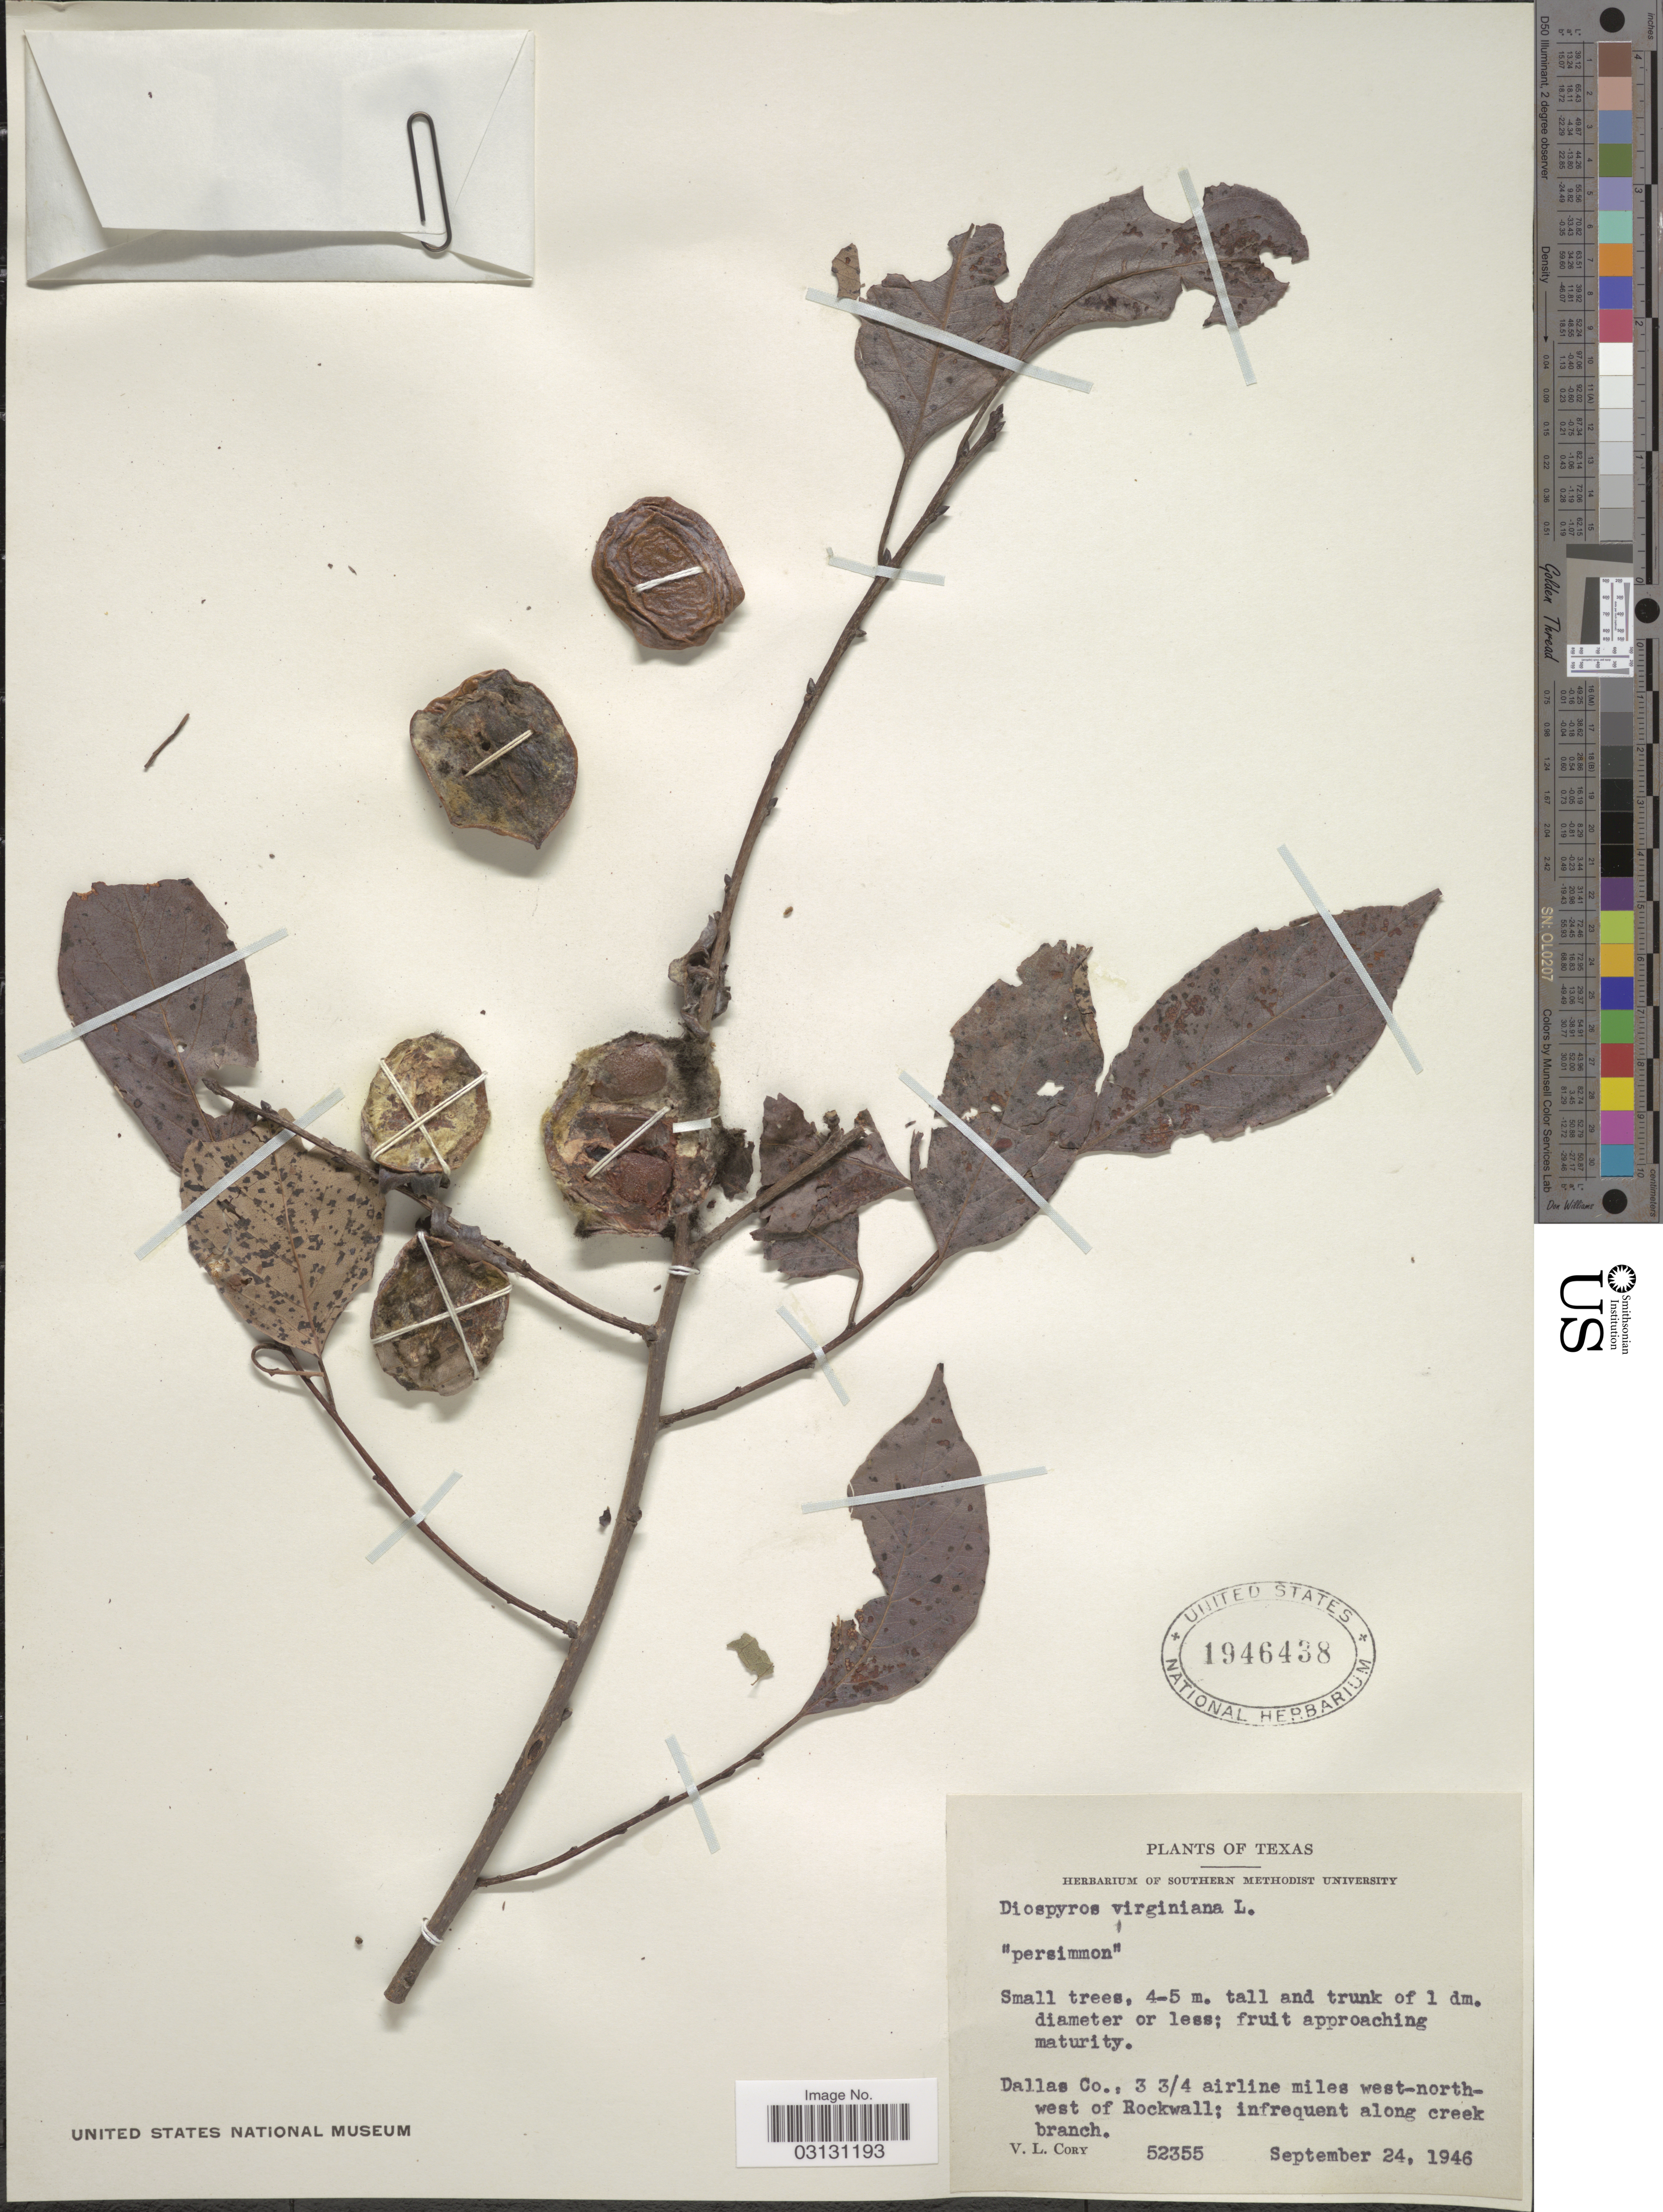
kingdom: Plantae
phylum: Tracheophyta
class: Magnoliopsida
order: Ericales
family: Ebenaceae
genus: Diospyros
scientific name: Diospyros virginiana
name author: L.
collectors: V. Cory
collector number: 52355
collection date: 1946-09-24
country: United States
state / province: Texas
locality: Dallas Co., 3 3/4 airline miles west-north-west of Rockwall.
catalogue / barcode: US 1946438